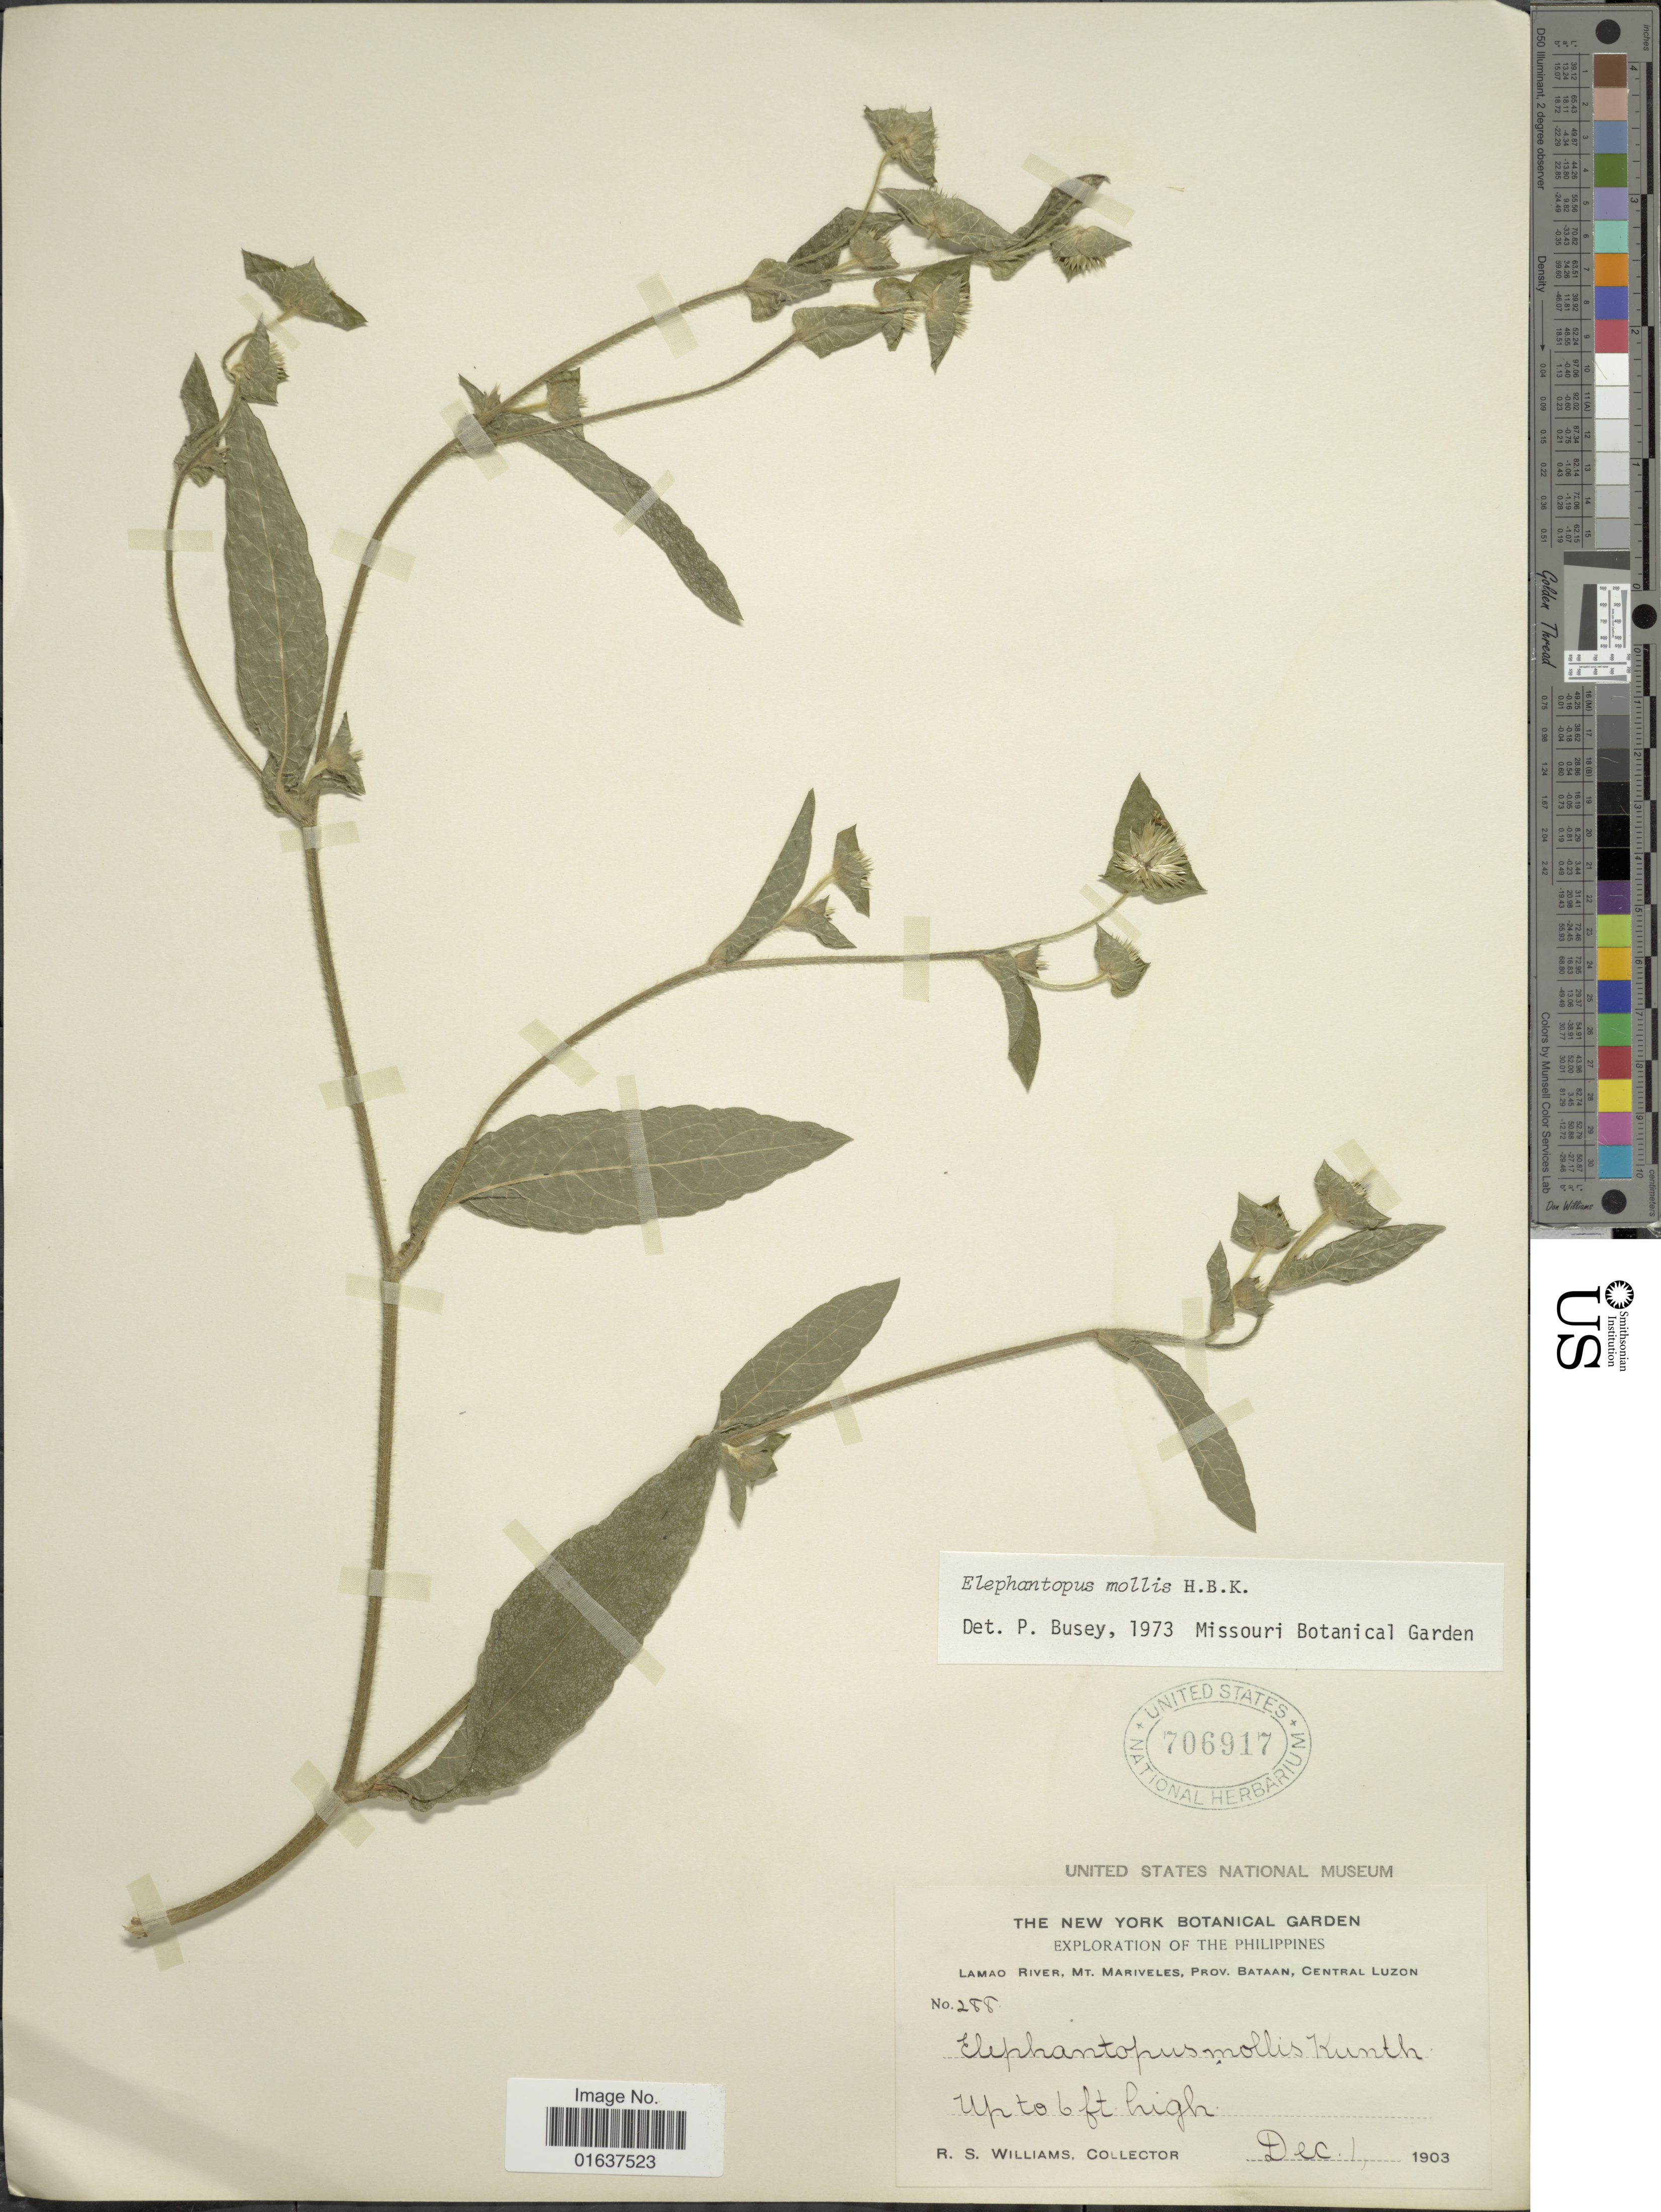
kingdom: Plantae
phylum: Tracheophyta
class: Magnoliopsida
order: Asterales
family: Asteraceae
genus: Elephantopus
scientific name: Elephantopus mollis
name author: Kunth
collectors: R. S. Williams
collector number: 288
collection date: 1903-12-01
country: Philippines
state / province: Central Luzon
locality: Lamao River, Mt. Marveles, Prov. Bataan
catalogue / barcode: US 706917